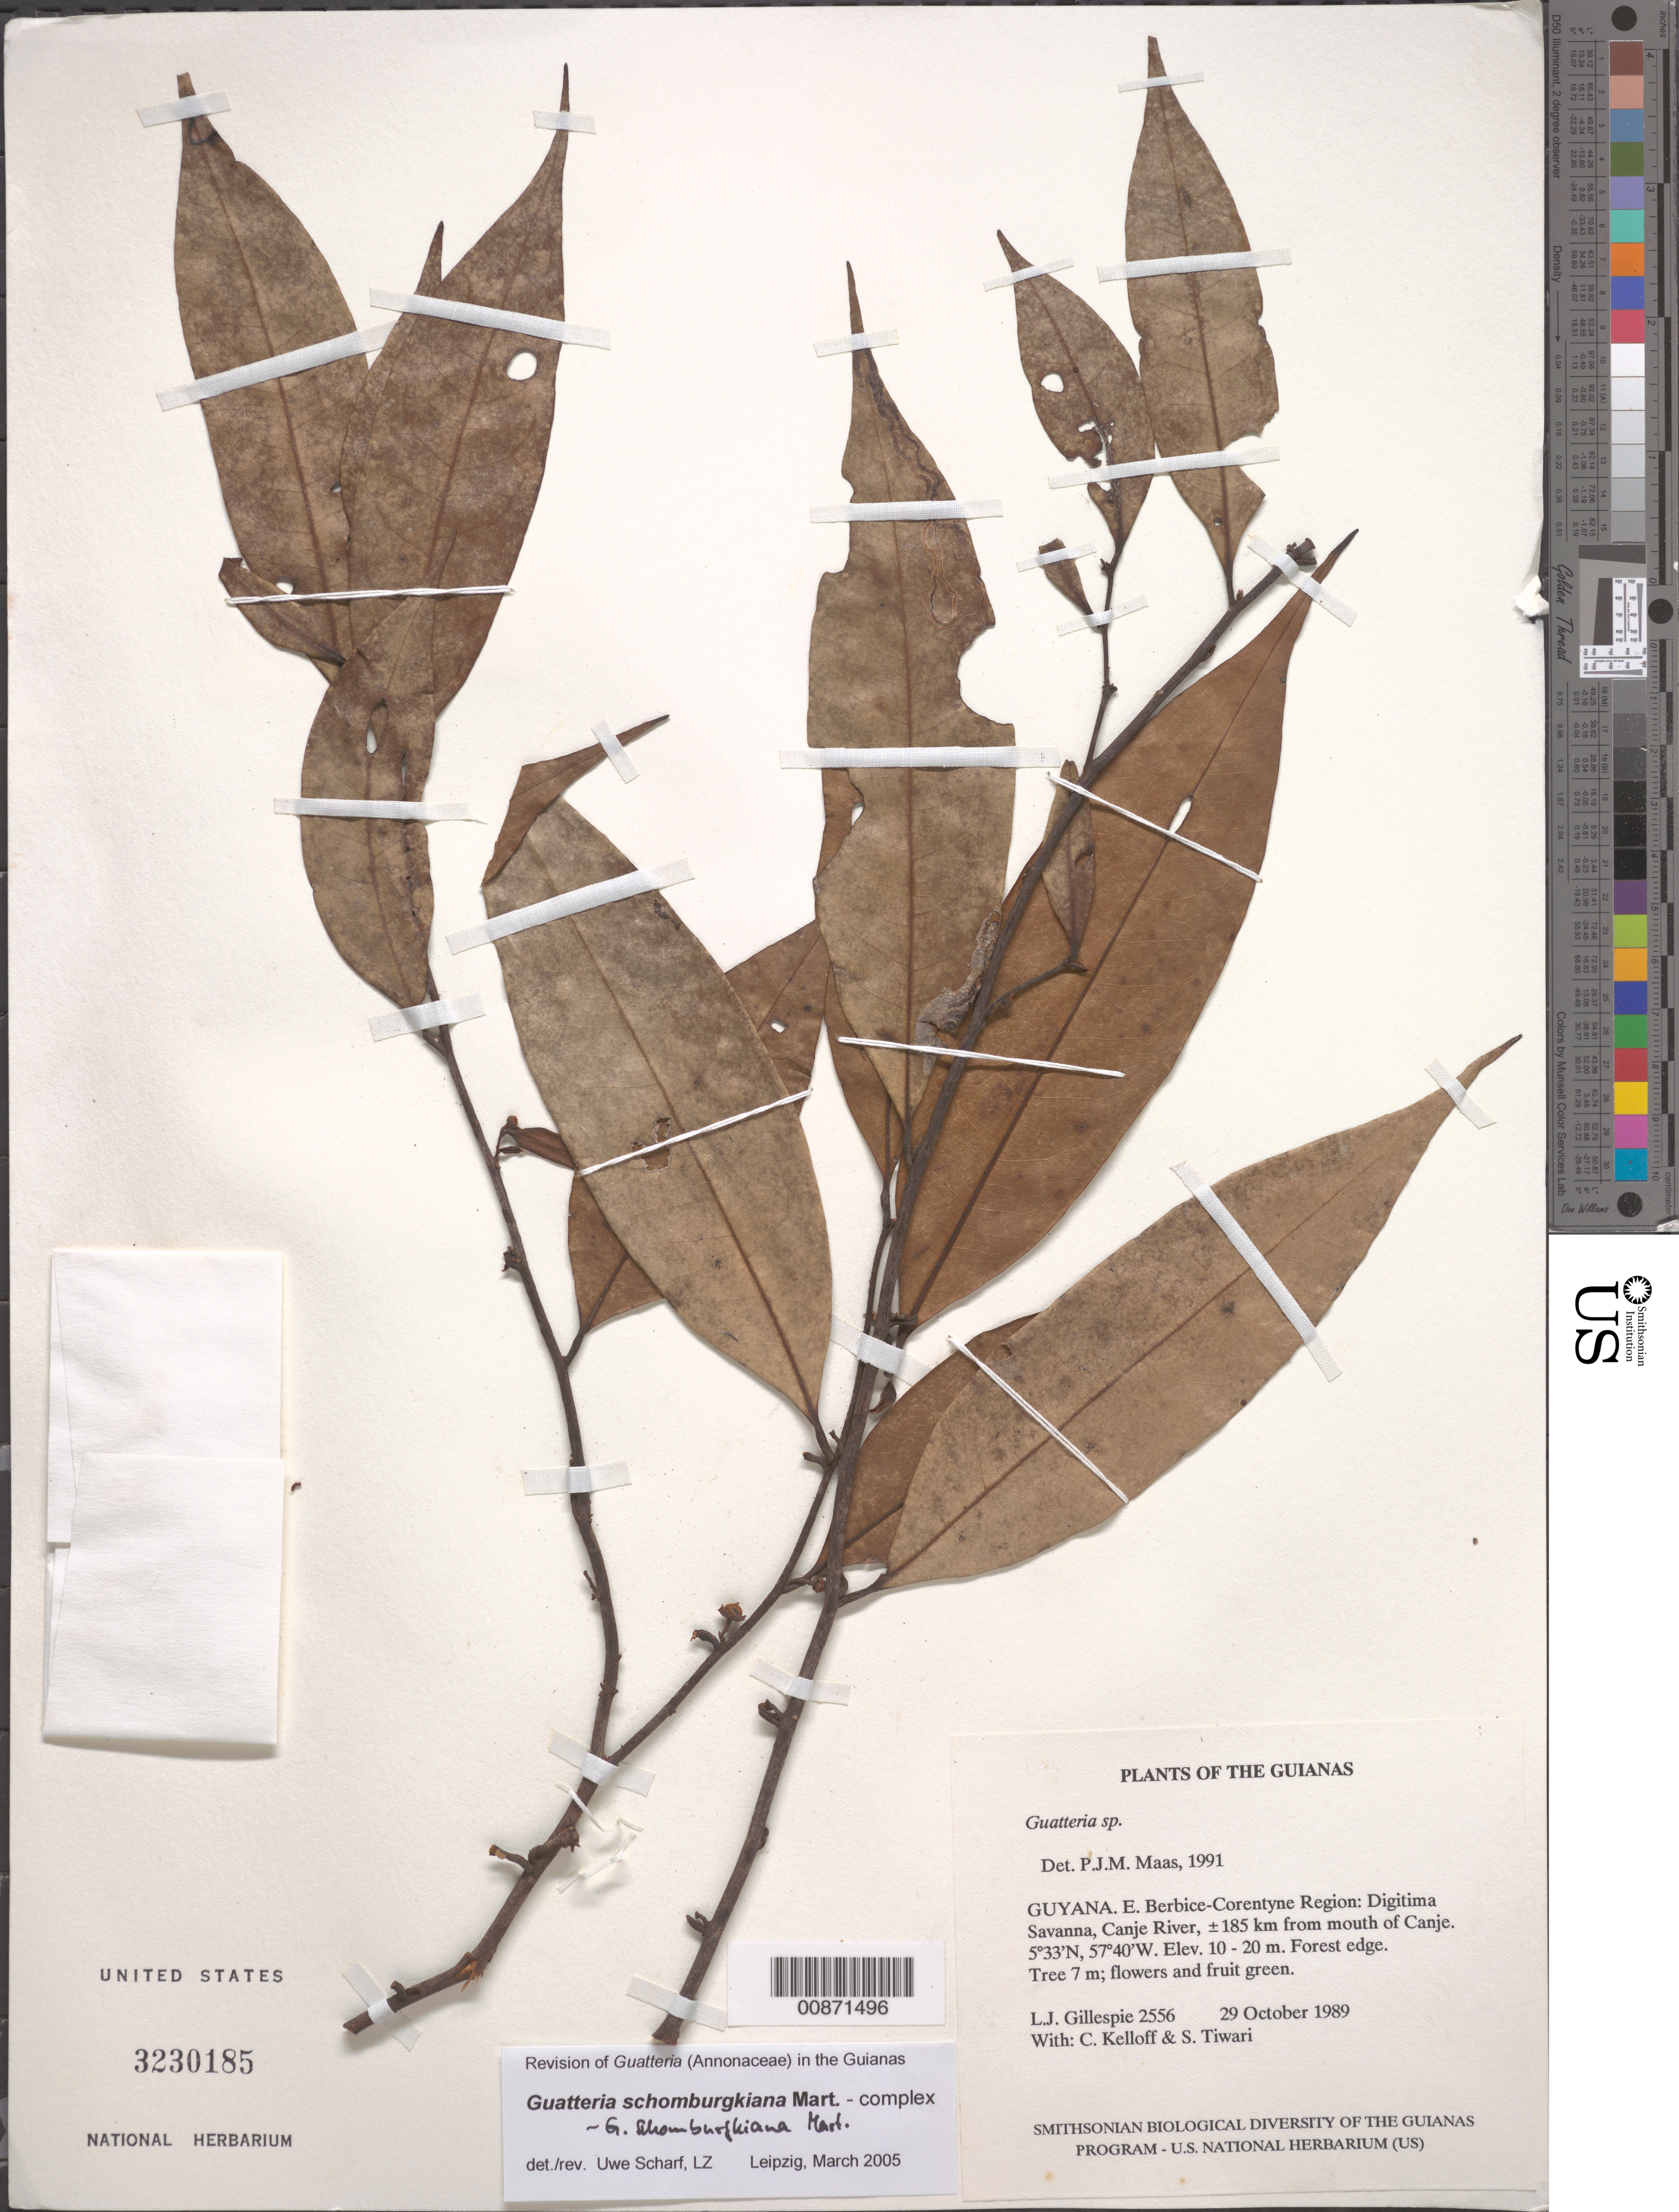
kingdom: Plantae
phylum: Tracheophyta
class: Magnoliopsida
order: Magnoliales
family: Annonaceae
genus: Guatteria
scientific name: Guatteria schomburgkiana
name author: Mart.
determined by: Scharf, U.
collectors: L. J. Gillespie, C. L. Kelloff & S. Tiwari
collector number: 2556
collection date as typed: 30 October 1989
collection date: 1989-10-30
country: Guyana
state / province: E. Berbice-Corentyne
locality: Digitima Savanna, Canje River, ±185 km from mouth of Canje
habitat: Forest edge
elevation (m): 10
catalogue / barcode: US 3230185